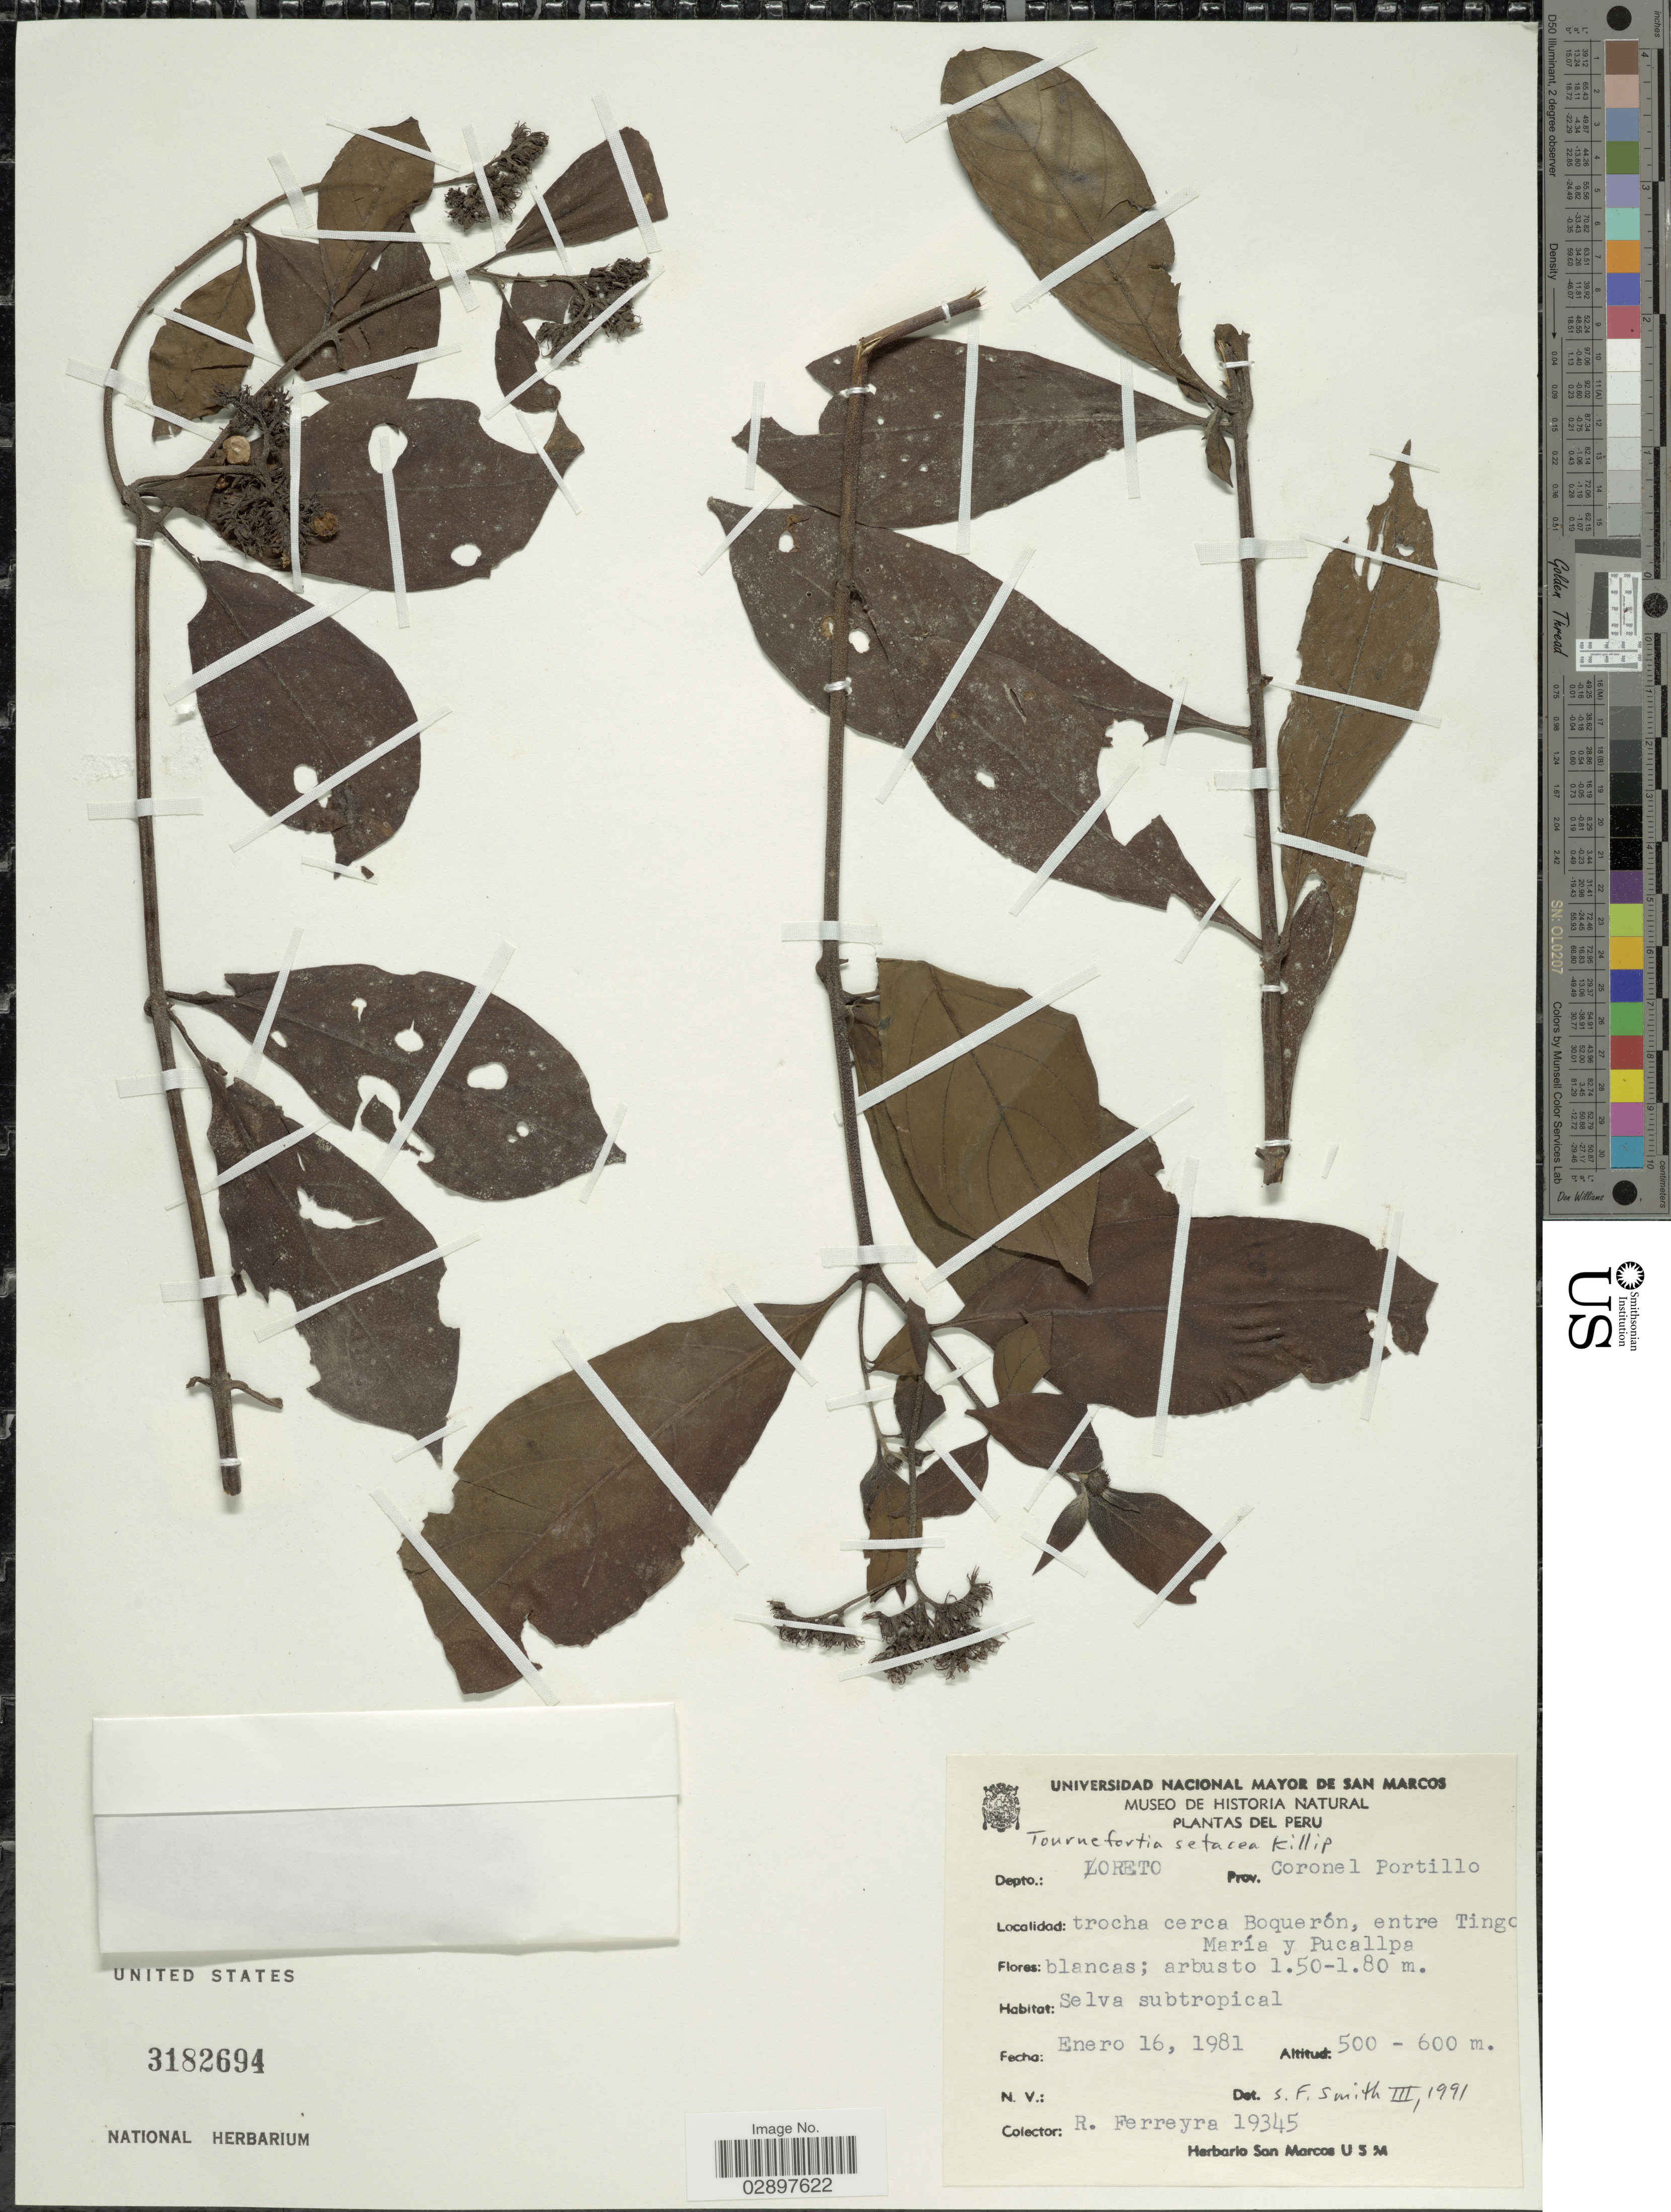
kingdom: Plantae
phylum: Tracheophyta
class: Magnoliopsida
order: Boraginales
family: Heliotropiaceae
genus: Tournefortia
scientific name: Tournefortia setacea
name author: Killip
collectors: R. A. Ferreyra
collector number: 19345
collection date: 1981-01-16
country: Peru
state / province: Loreto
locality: Depto.: Loreto. Prov. Coronel Portillo. Trocha cerca Boquerón, entre Tingo María y Pucallpa.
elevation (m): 500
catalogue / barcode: US 3182694